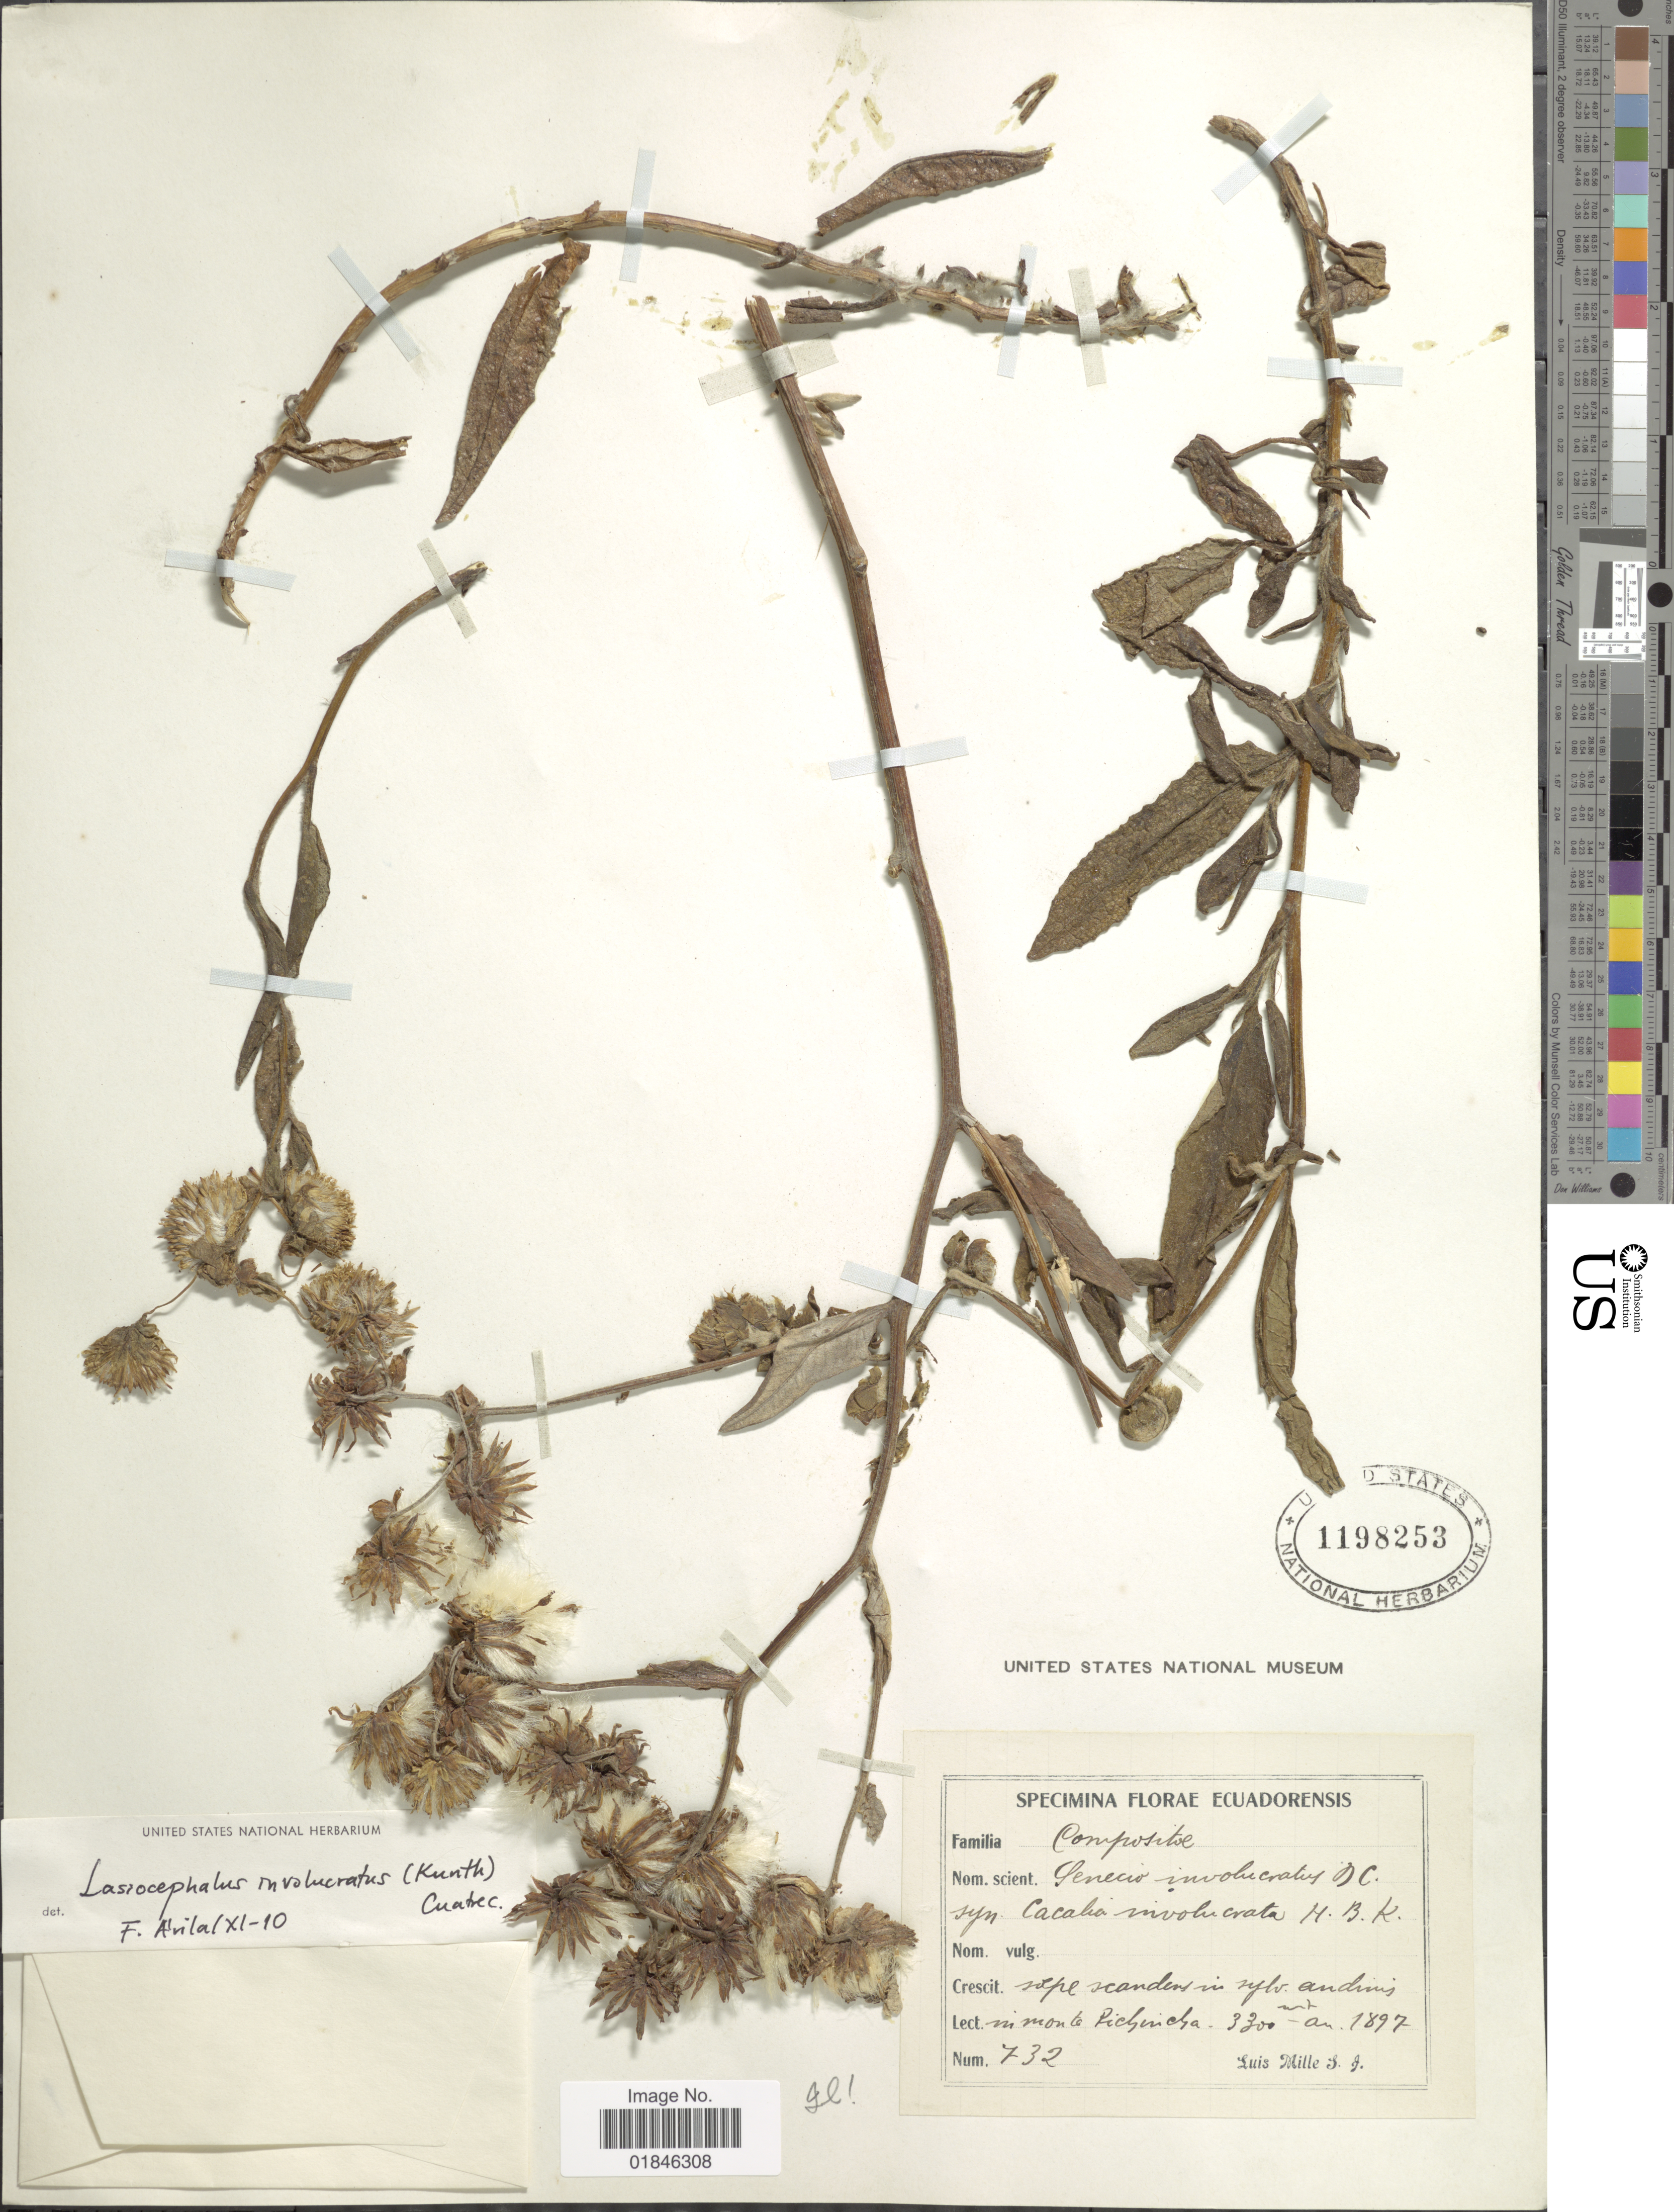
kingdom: Plantae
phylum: Tracheophyta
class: Magnoliopsida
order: Asterales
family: Asteraceae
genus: Senecio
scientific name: Senecio involucratus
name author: (Kunth) DC.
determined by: Salomon, Luciana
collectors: L. Mille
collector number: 732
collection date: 1897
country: Ecuador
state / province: Pichincha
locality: Socpe scandens in sylv. andinis in monte Pichincha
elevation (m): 3300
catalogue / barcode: US 1198253